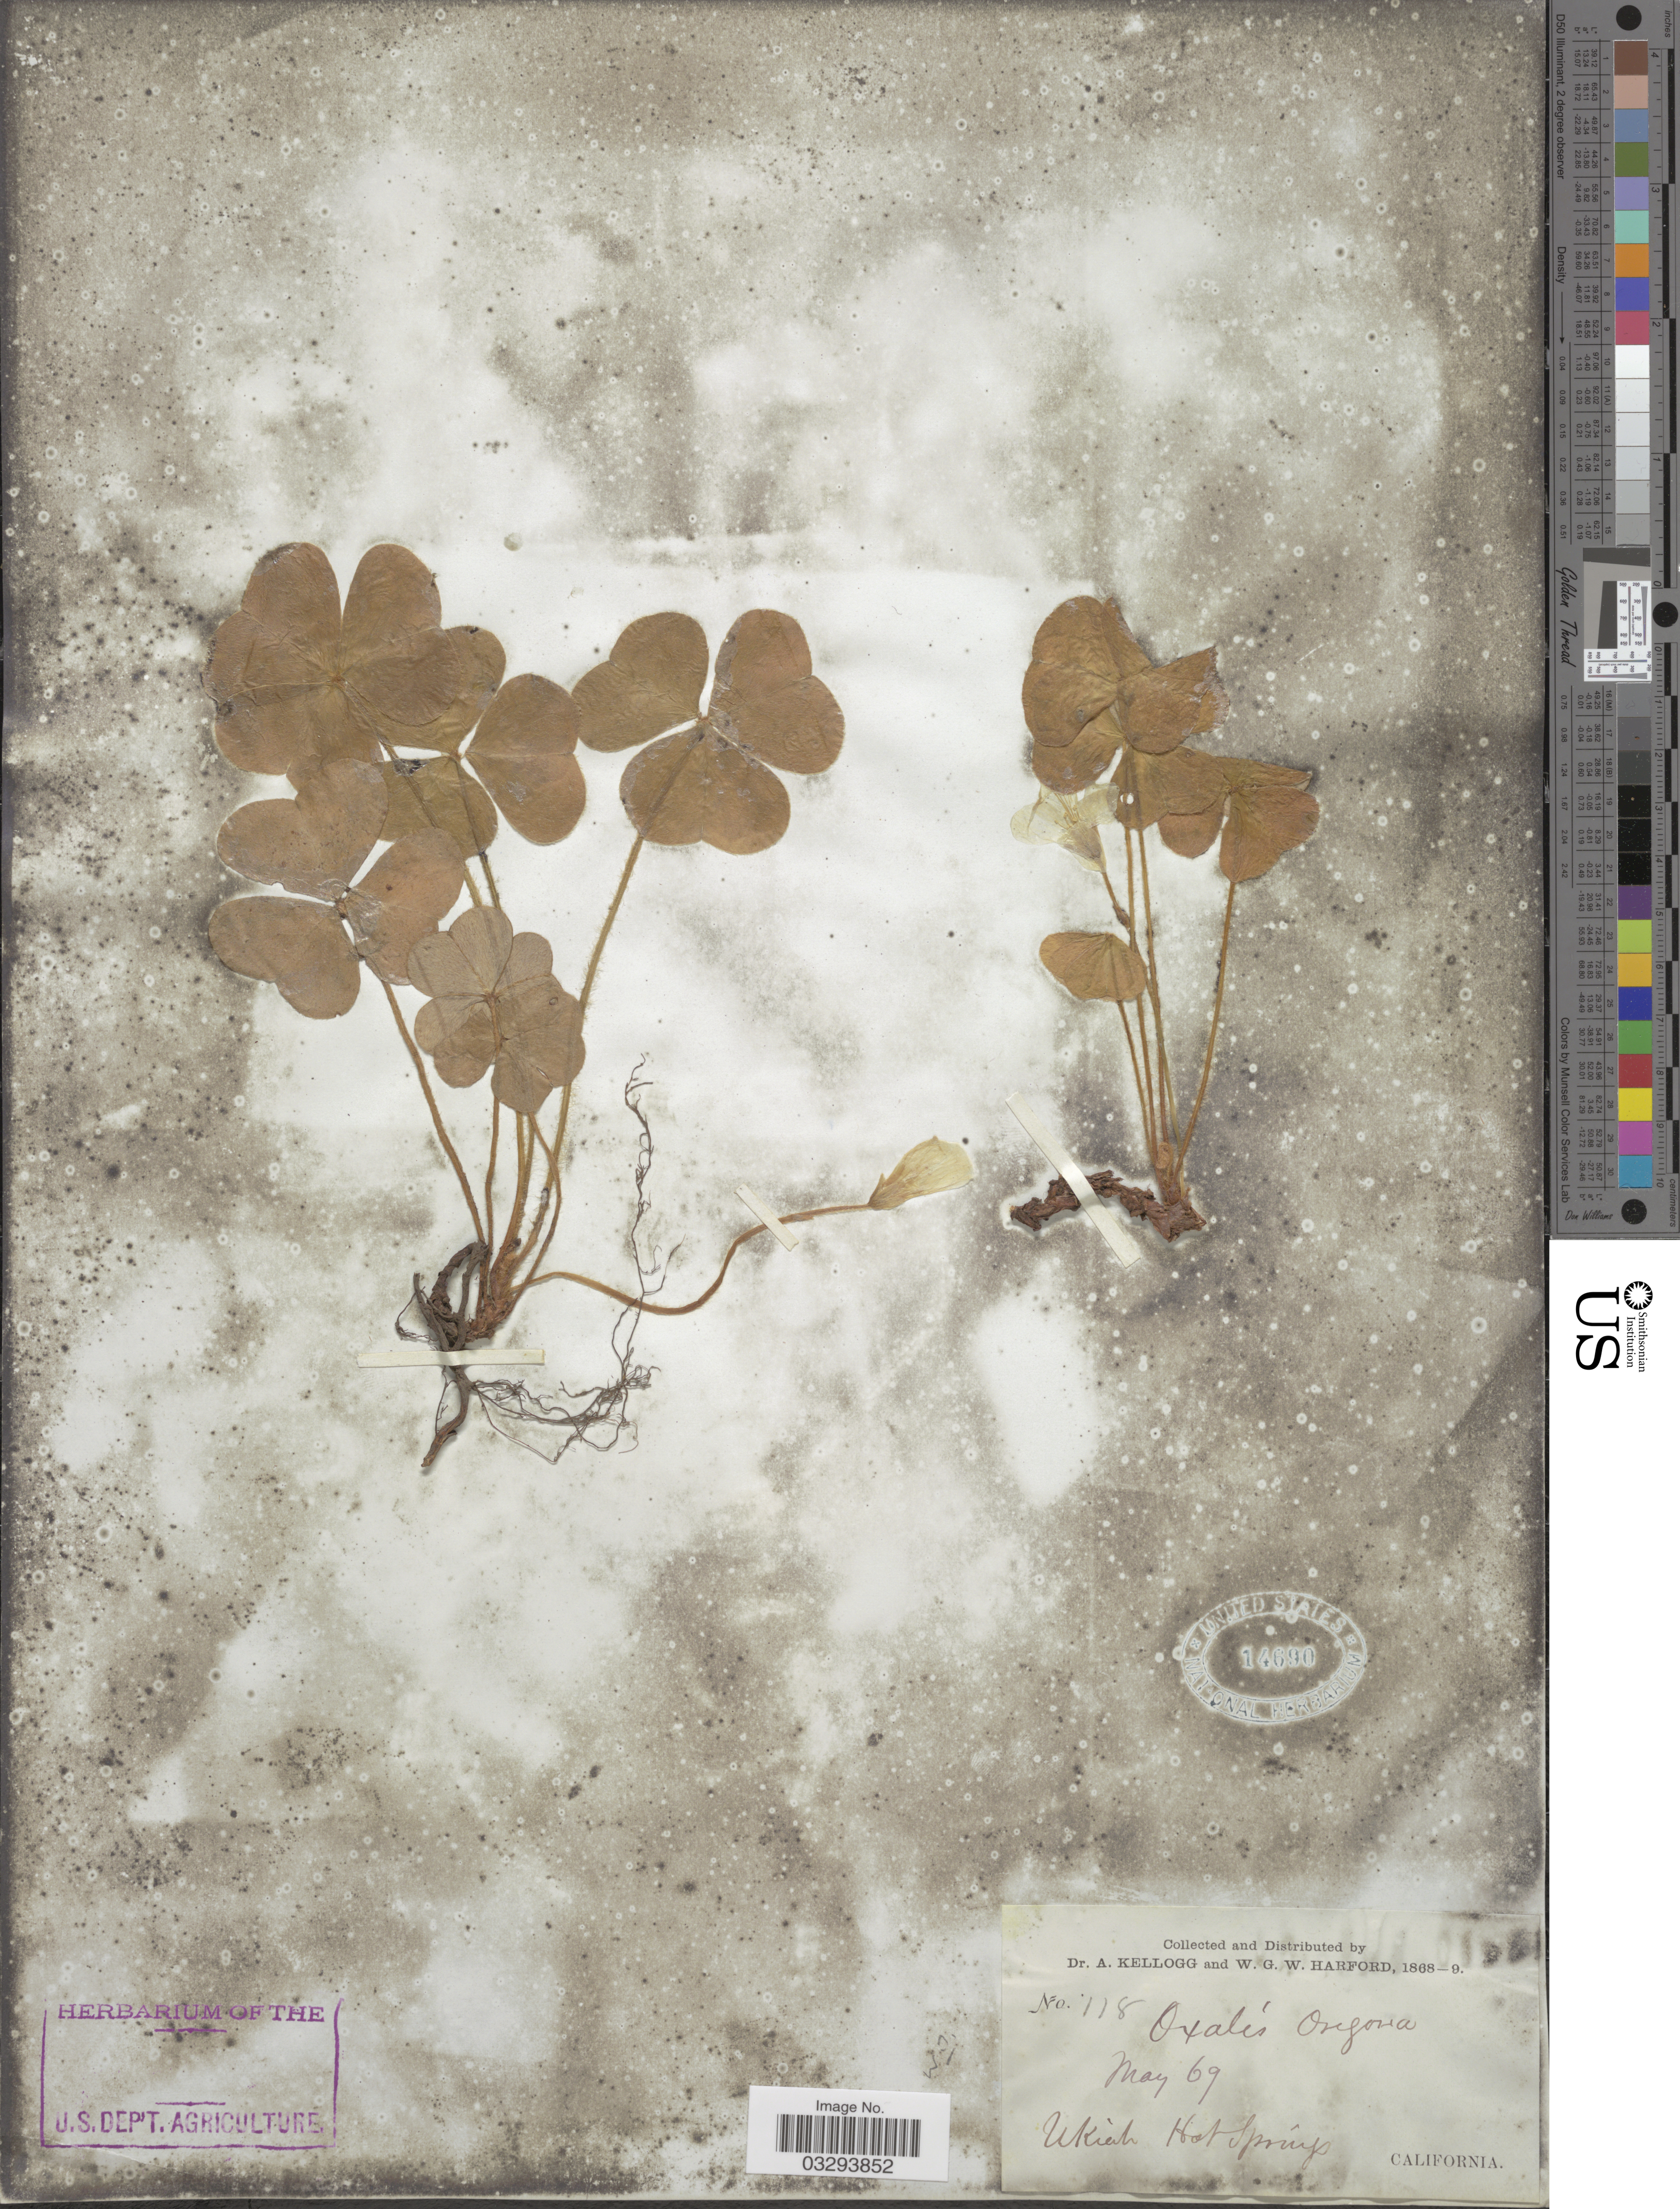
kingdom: Plantae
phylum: Tracheophyta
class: Magnoliopsida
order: Oxalidales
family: Oxalidaceae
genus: Oxalis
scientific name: Oxalis oregana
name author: Nutt.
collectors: A. Kellogg & W. G. W. Harford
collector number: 118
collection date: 1869-05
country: United States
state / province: California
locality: Ukiah Hot Springs.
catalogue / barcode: US 14690